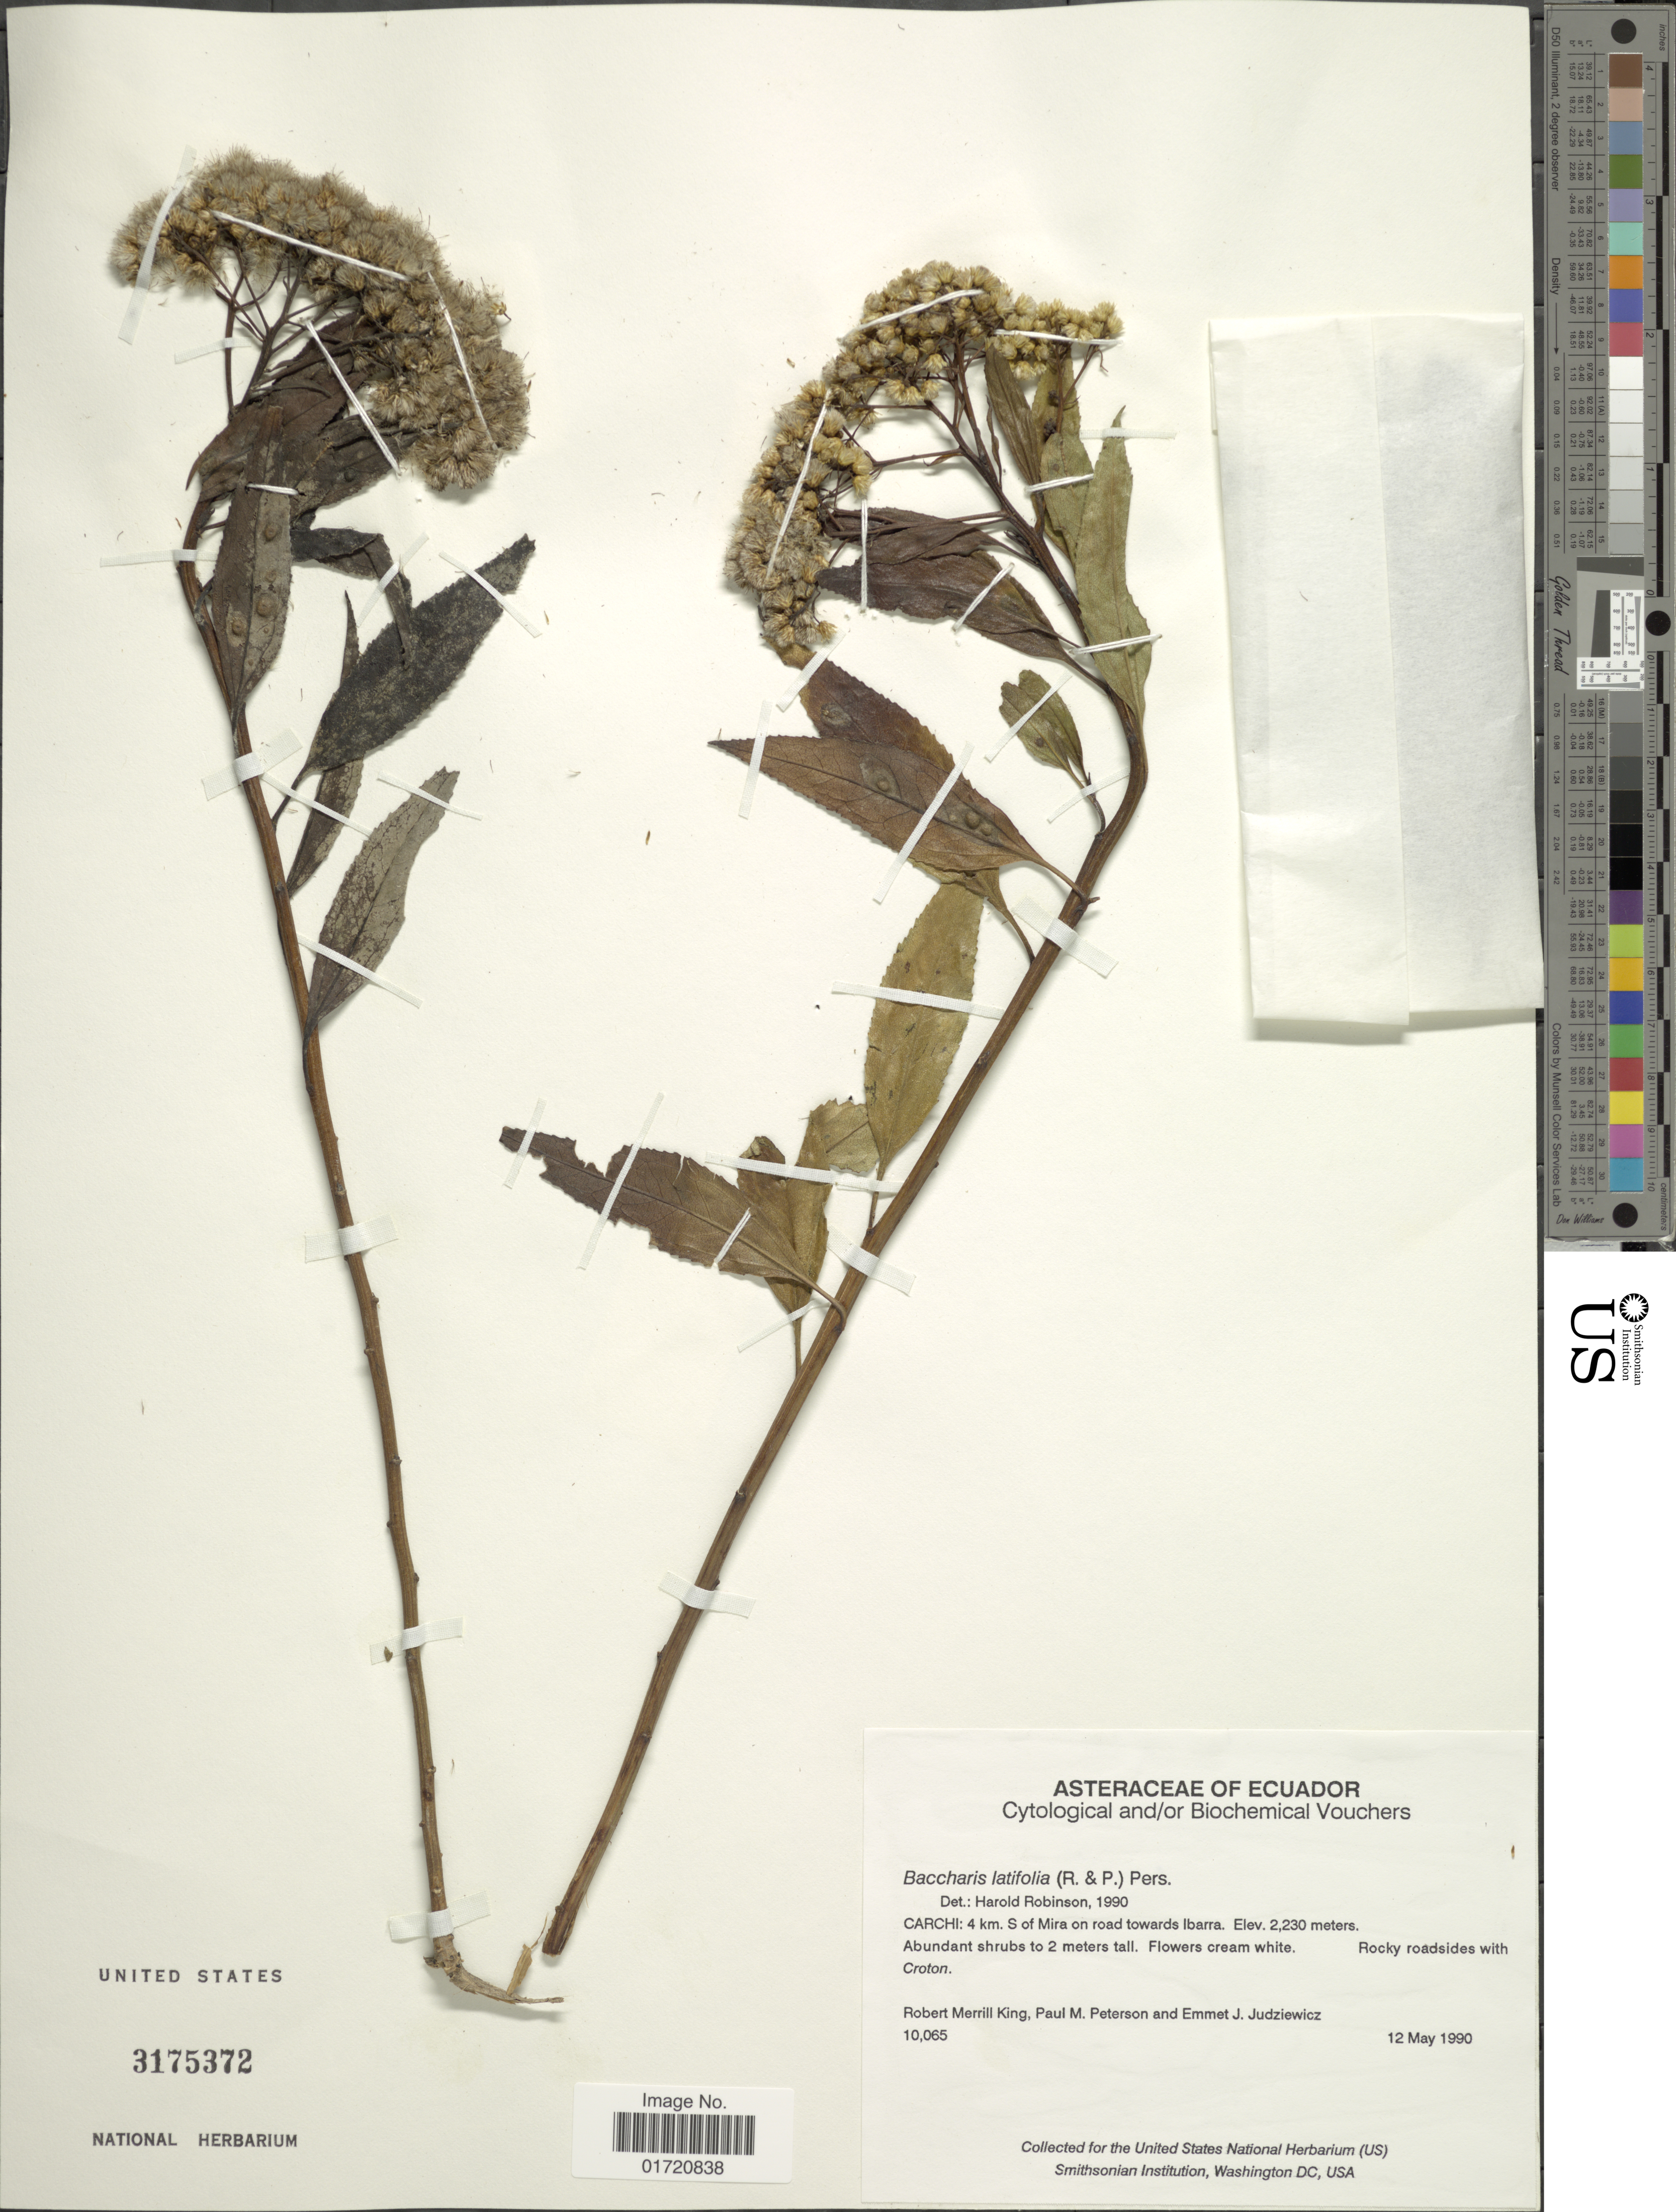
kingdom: Plantae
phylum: Tracheophyta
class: Magnoliopsida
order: Asterales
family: Asteraceae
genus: Baccharis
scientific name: Baccharis latifolia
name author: (Ruiz & Pav.) Pers.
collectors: R. M. King, P. M. Peterson & E. J. Judziewicz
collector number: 10065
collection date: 1990-05-12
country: Ecuador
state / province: Carchi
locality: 4 km S of Mira on road towards Ibarra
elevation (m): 2230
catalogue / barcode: US 3175372